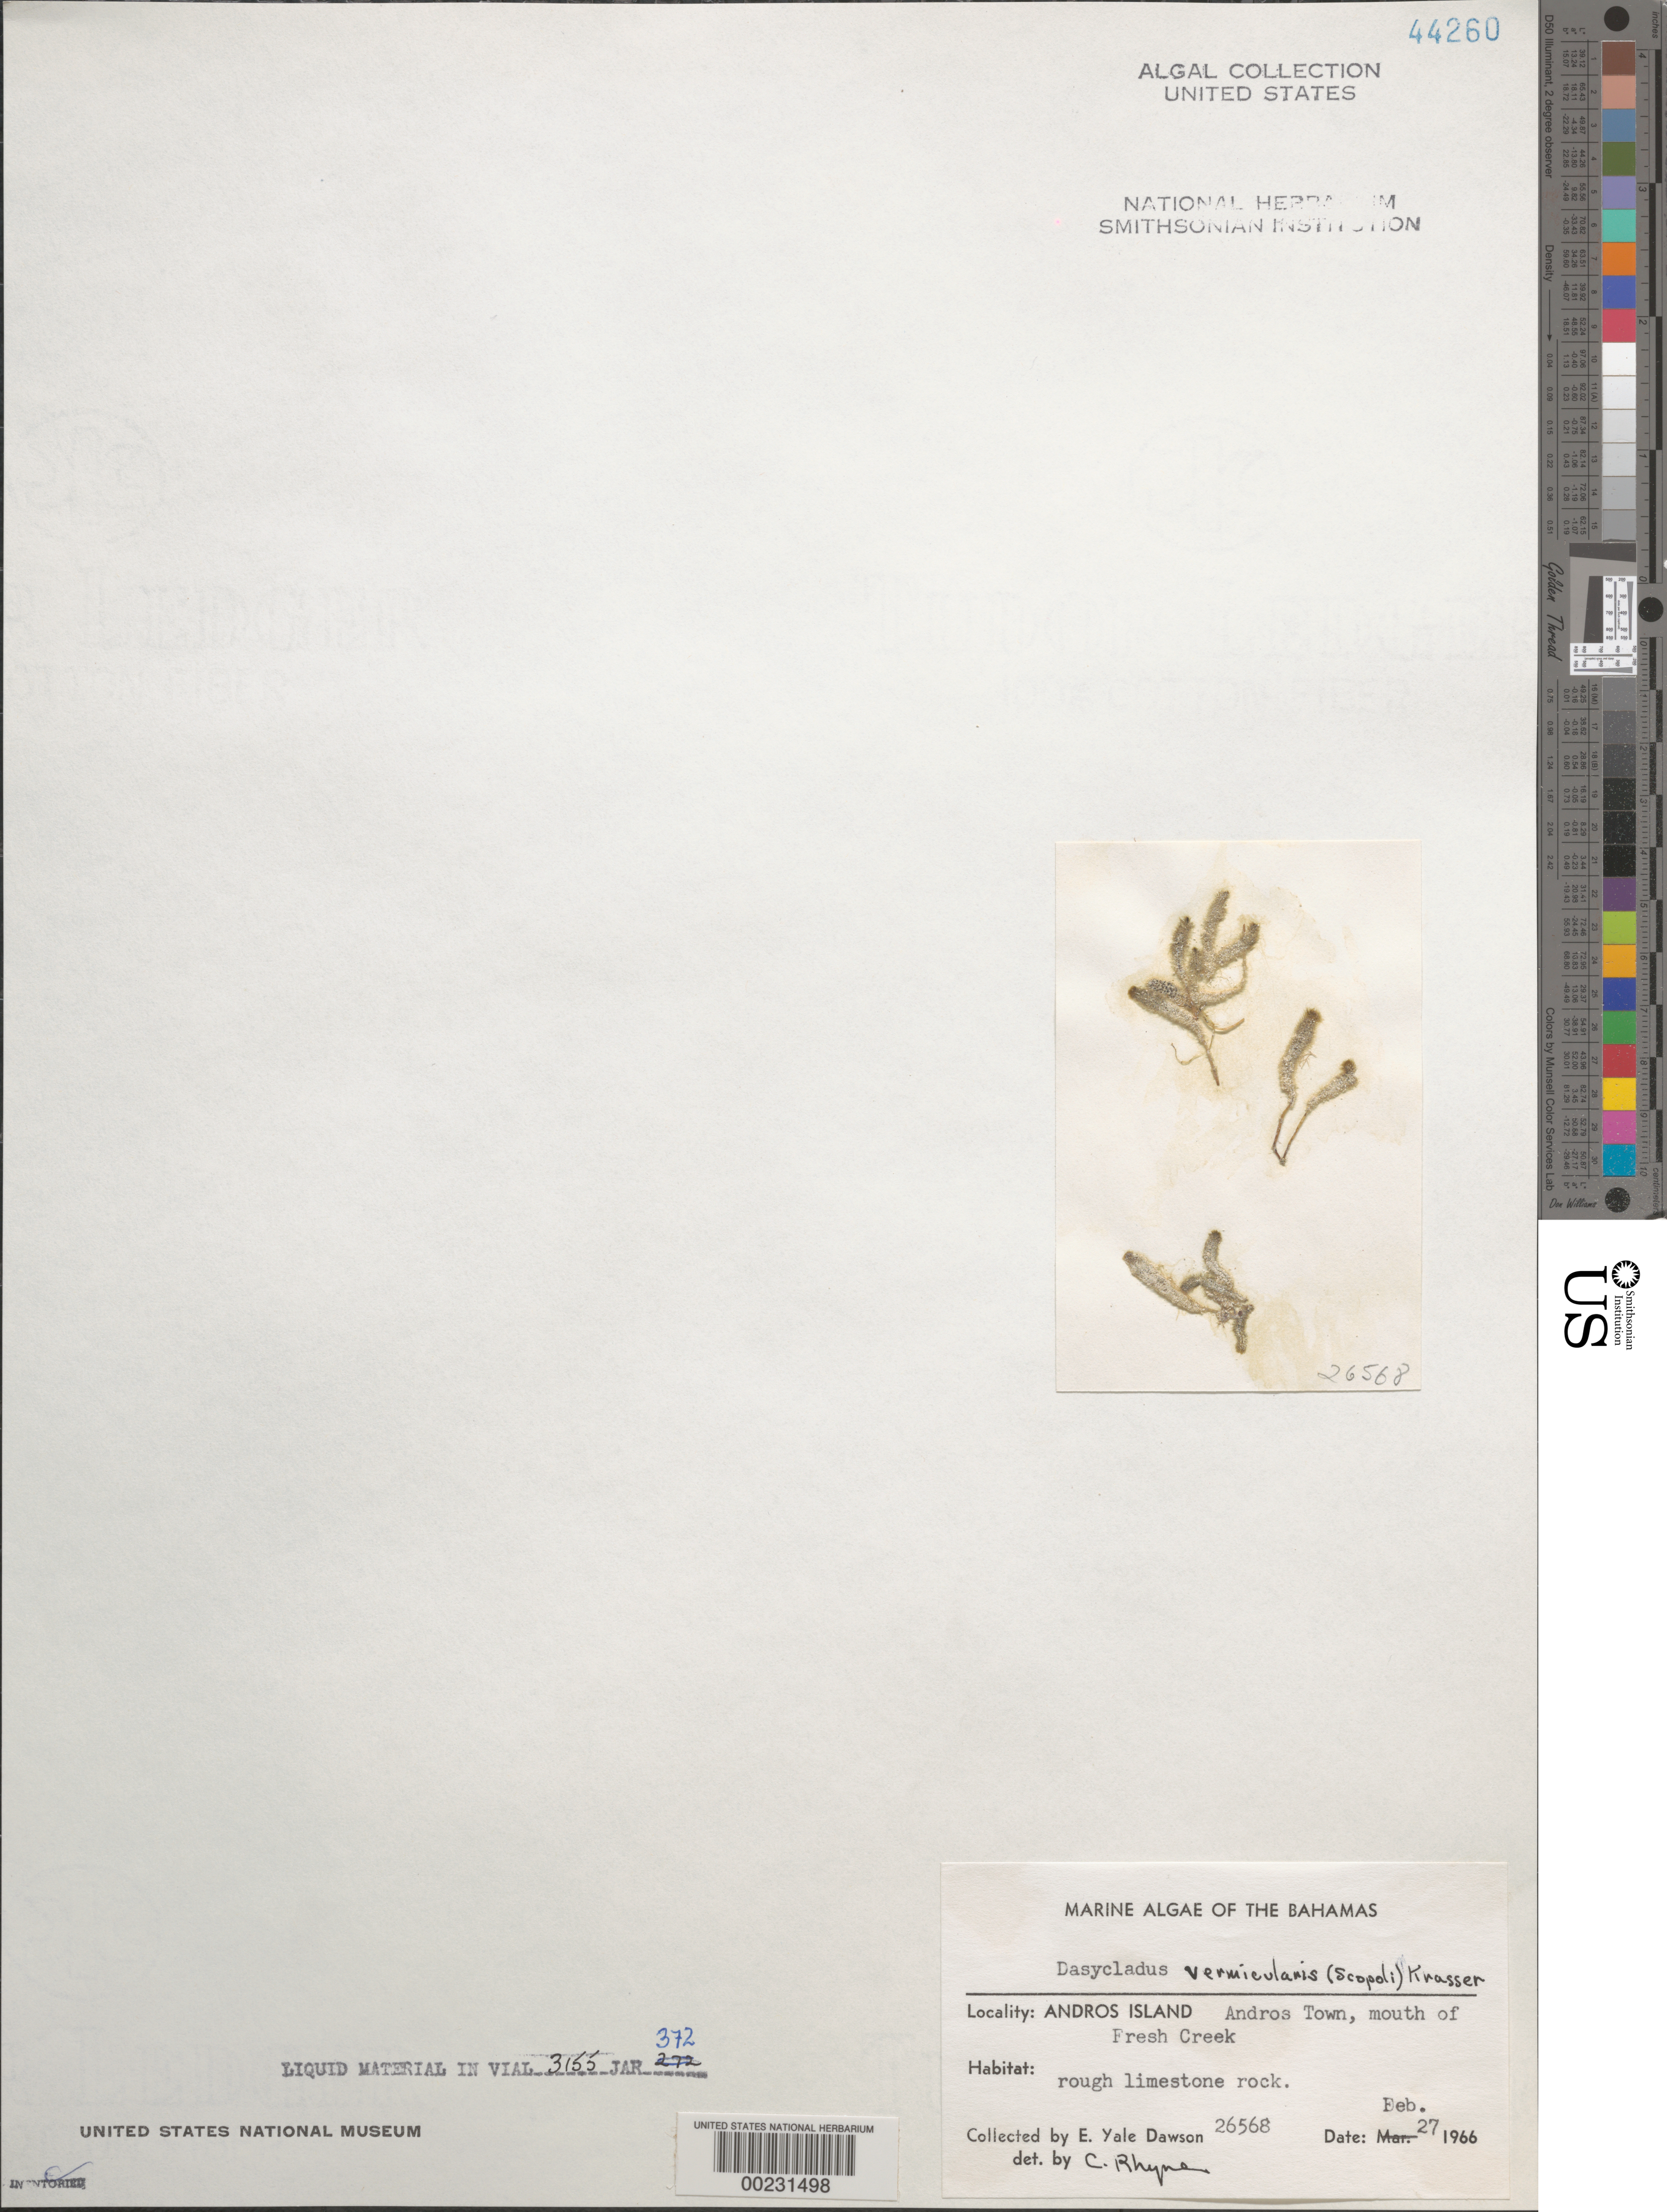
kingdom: Plantae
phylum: Chlorophyta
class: Ulvophyceae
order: Dasycladales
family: Dasycladaceae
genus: Dasycladus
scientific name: Dasycladus vermicularis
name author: (Scop.) Krasser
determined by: Rhyne, C. F.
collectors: E. Y. Dawson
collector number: EYD 26568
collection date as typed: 27 Feb 1966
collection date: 1966-02-27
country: Bahamas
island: Andros Island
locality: Fresh Creek mouth, Andros Town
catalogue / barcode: US 44260